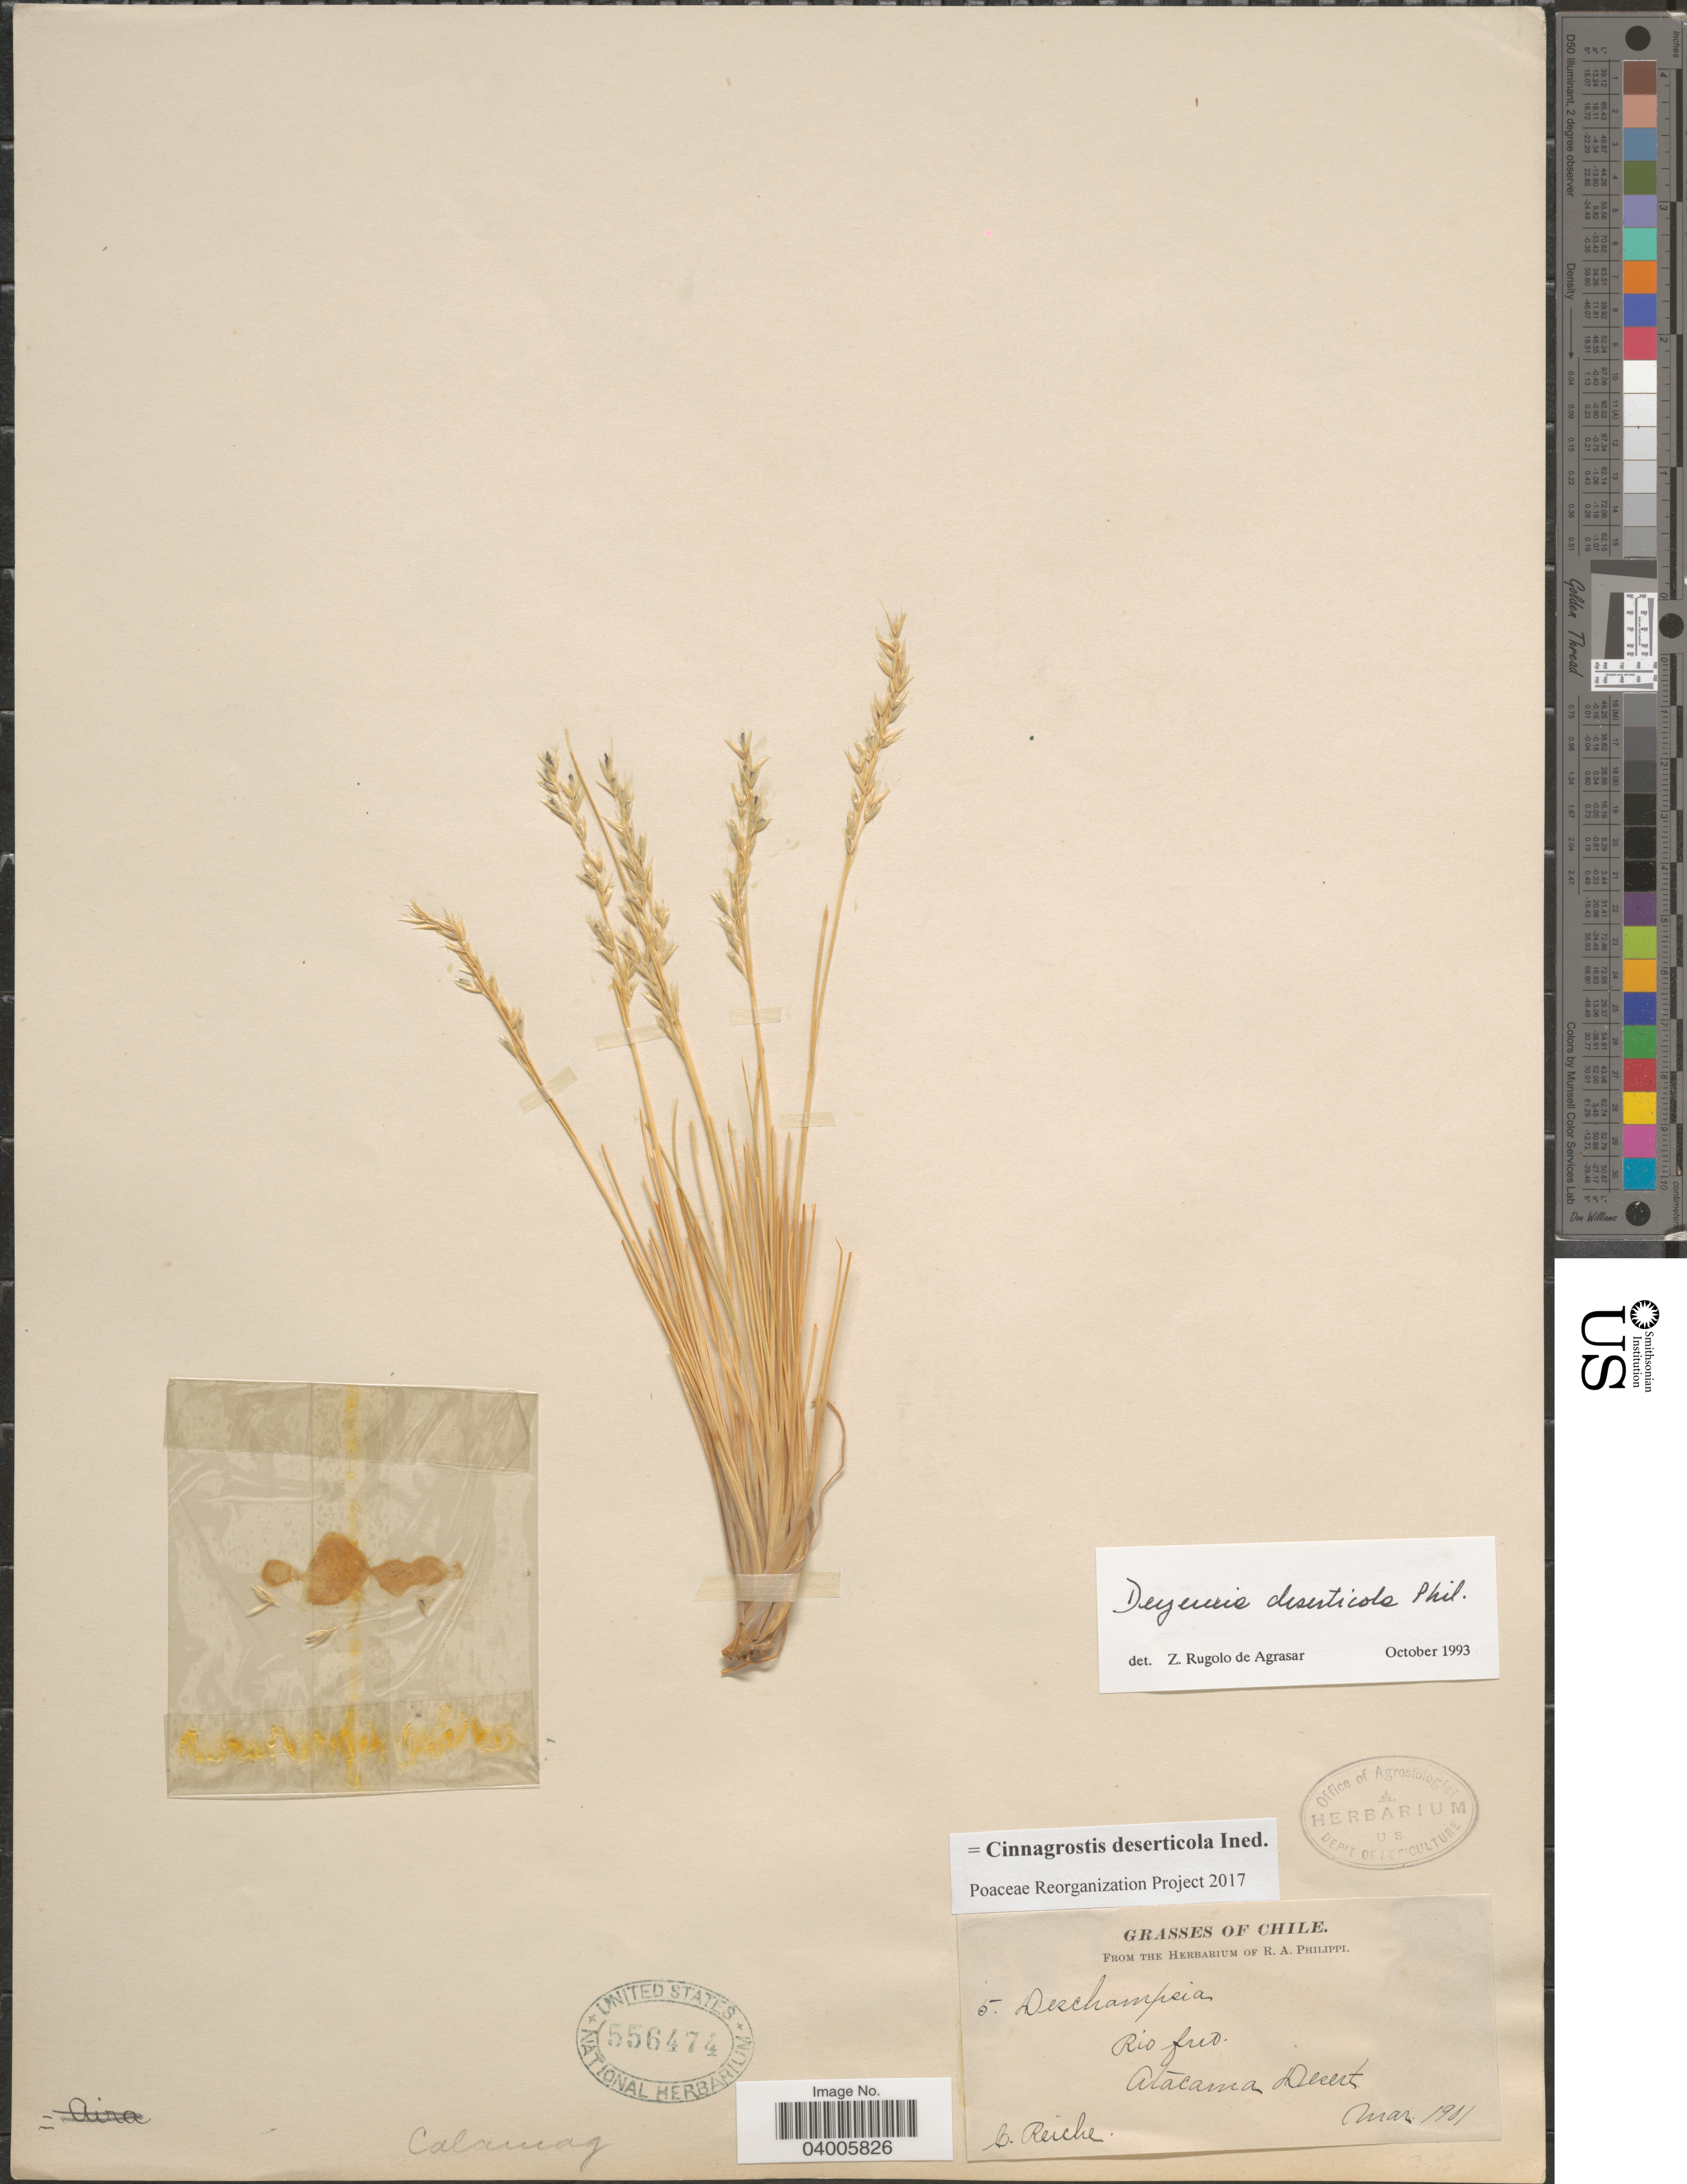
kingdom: Plantae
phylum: Tracheophyta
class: Liliopsida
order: Poales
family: Poaceae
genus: Cinnagrostis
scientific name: Cinnagrostis deserticola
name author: (Phil.) P.M. Peterson et al.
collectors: Reiche, C.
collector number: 5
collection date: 1901-03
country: Chile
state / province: Atacama (III)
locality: Rio fuo. Atacama Desert.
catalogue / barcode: US 556474